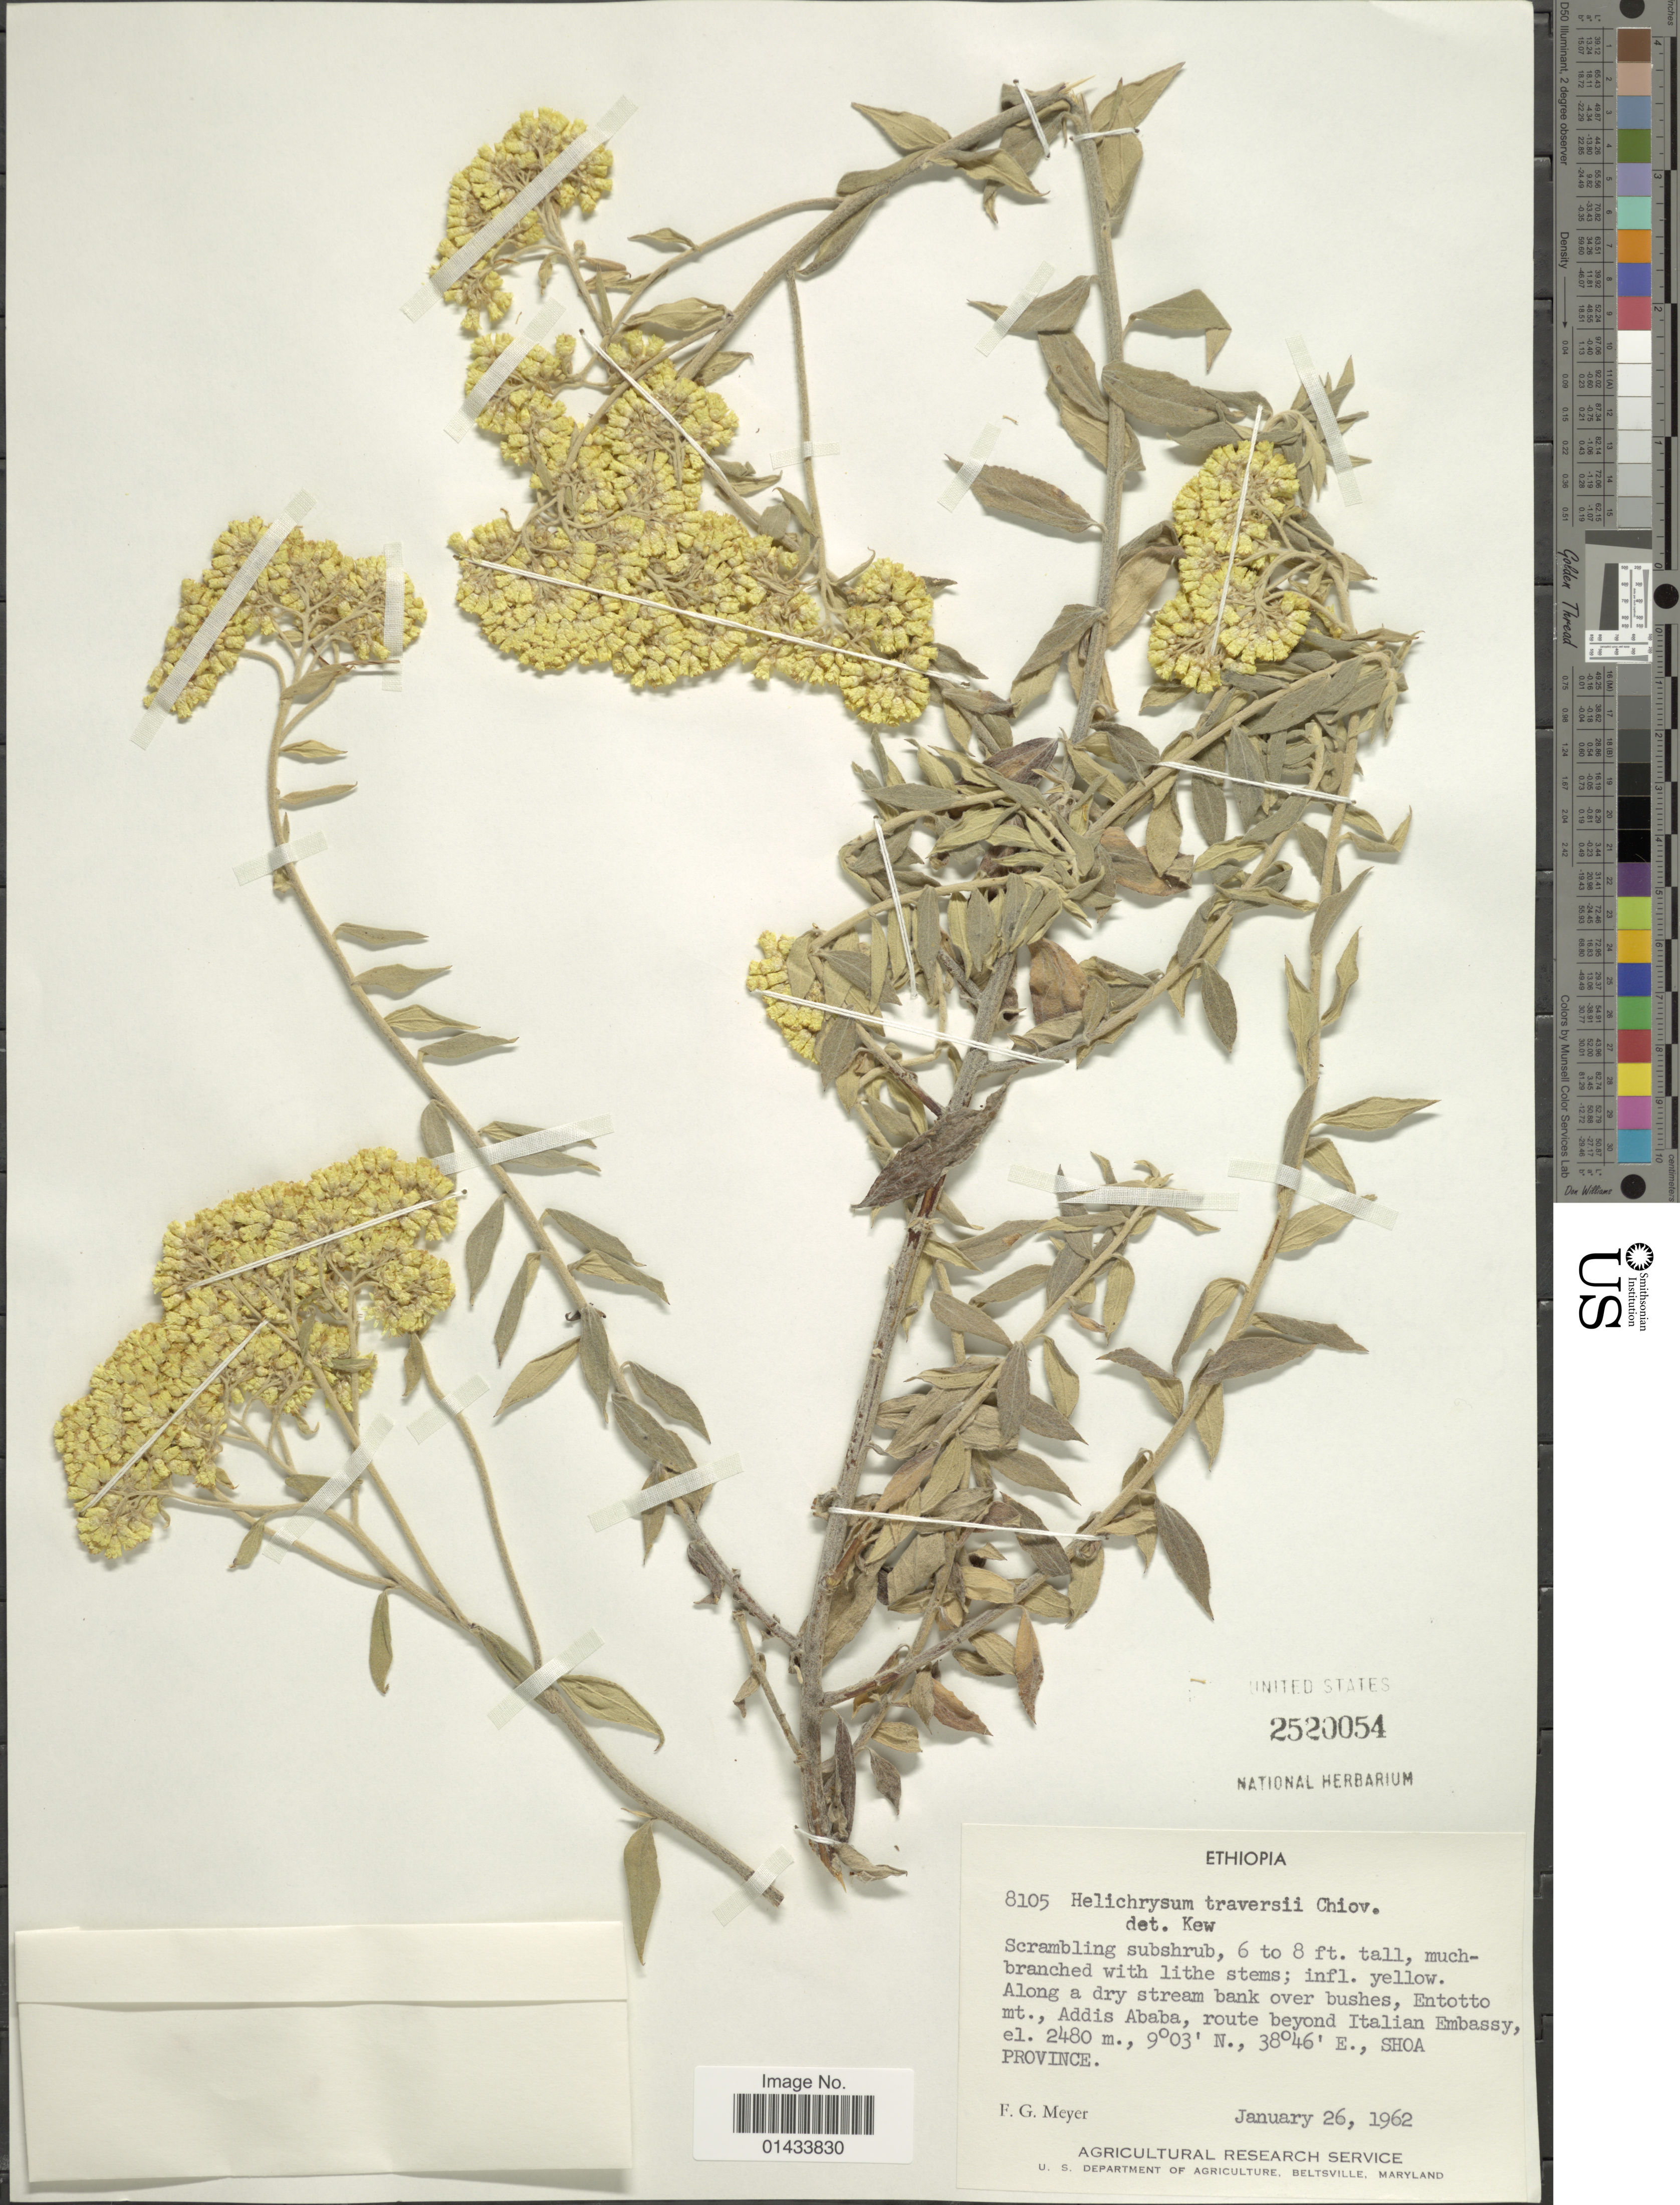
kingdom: Plantae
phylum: Tracheophyta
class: Magnoliopsida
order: Asterales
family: Asteraceae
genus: Helichrysum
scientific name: Helichrysum traversii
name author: Chiov.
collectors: F. G. Meyer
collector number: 8105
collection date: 1962-01-26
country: Ethiopia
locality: Along a dry stream bank over bushes, Entotto mt., Addis Ababa, route beyond Italian Embassy, Shoa Province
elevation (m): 2480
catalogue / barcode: US 2520054